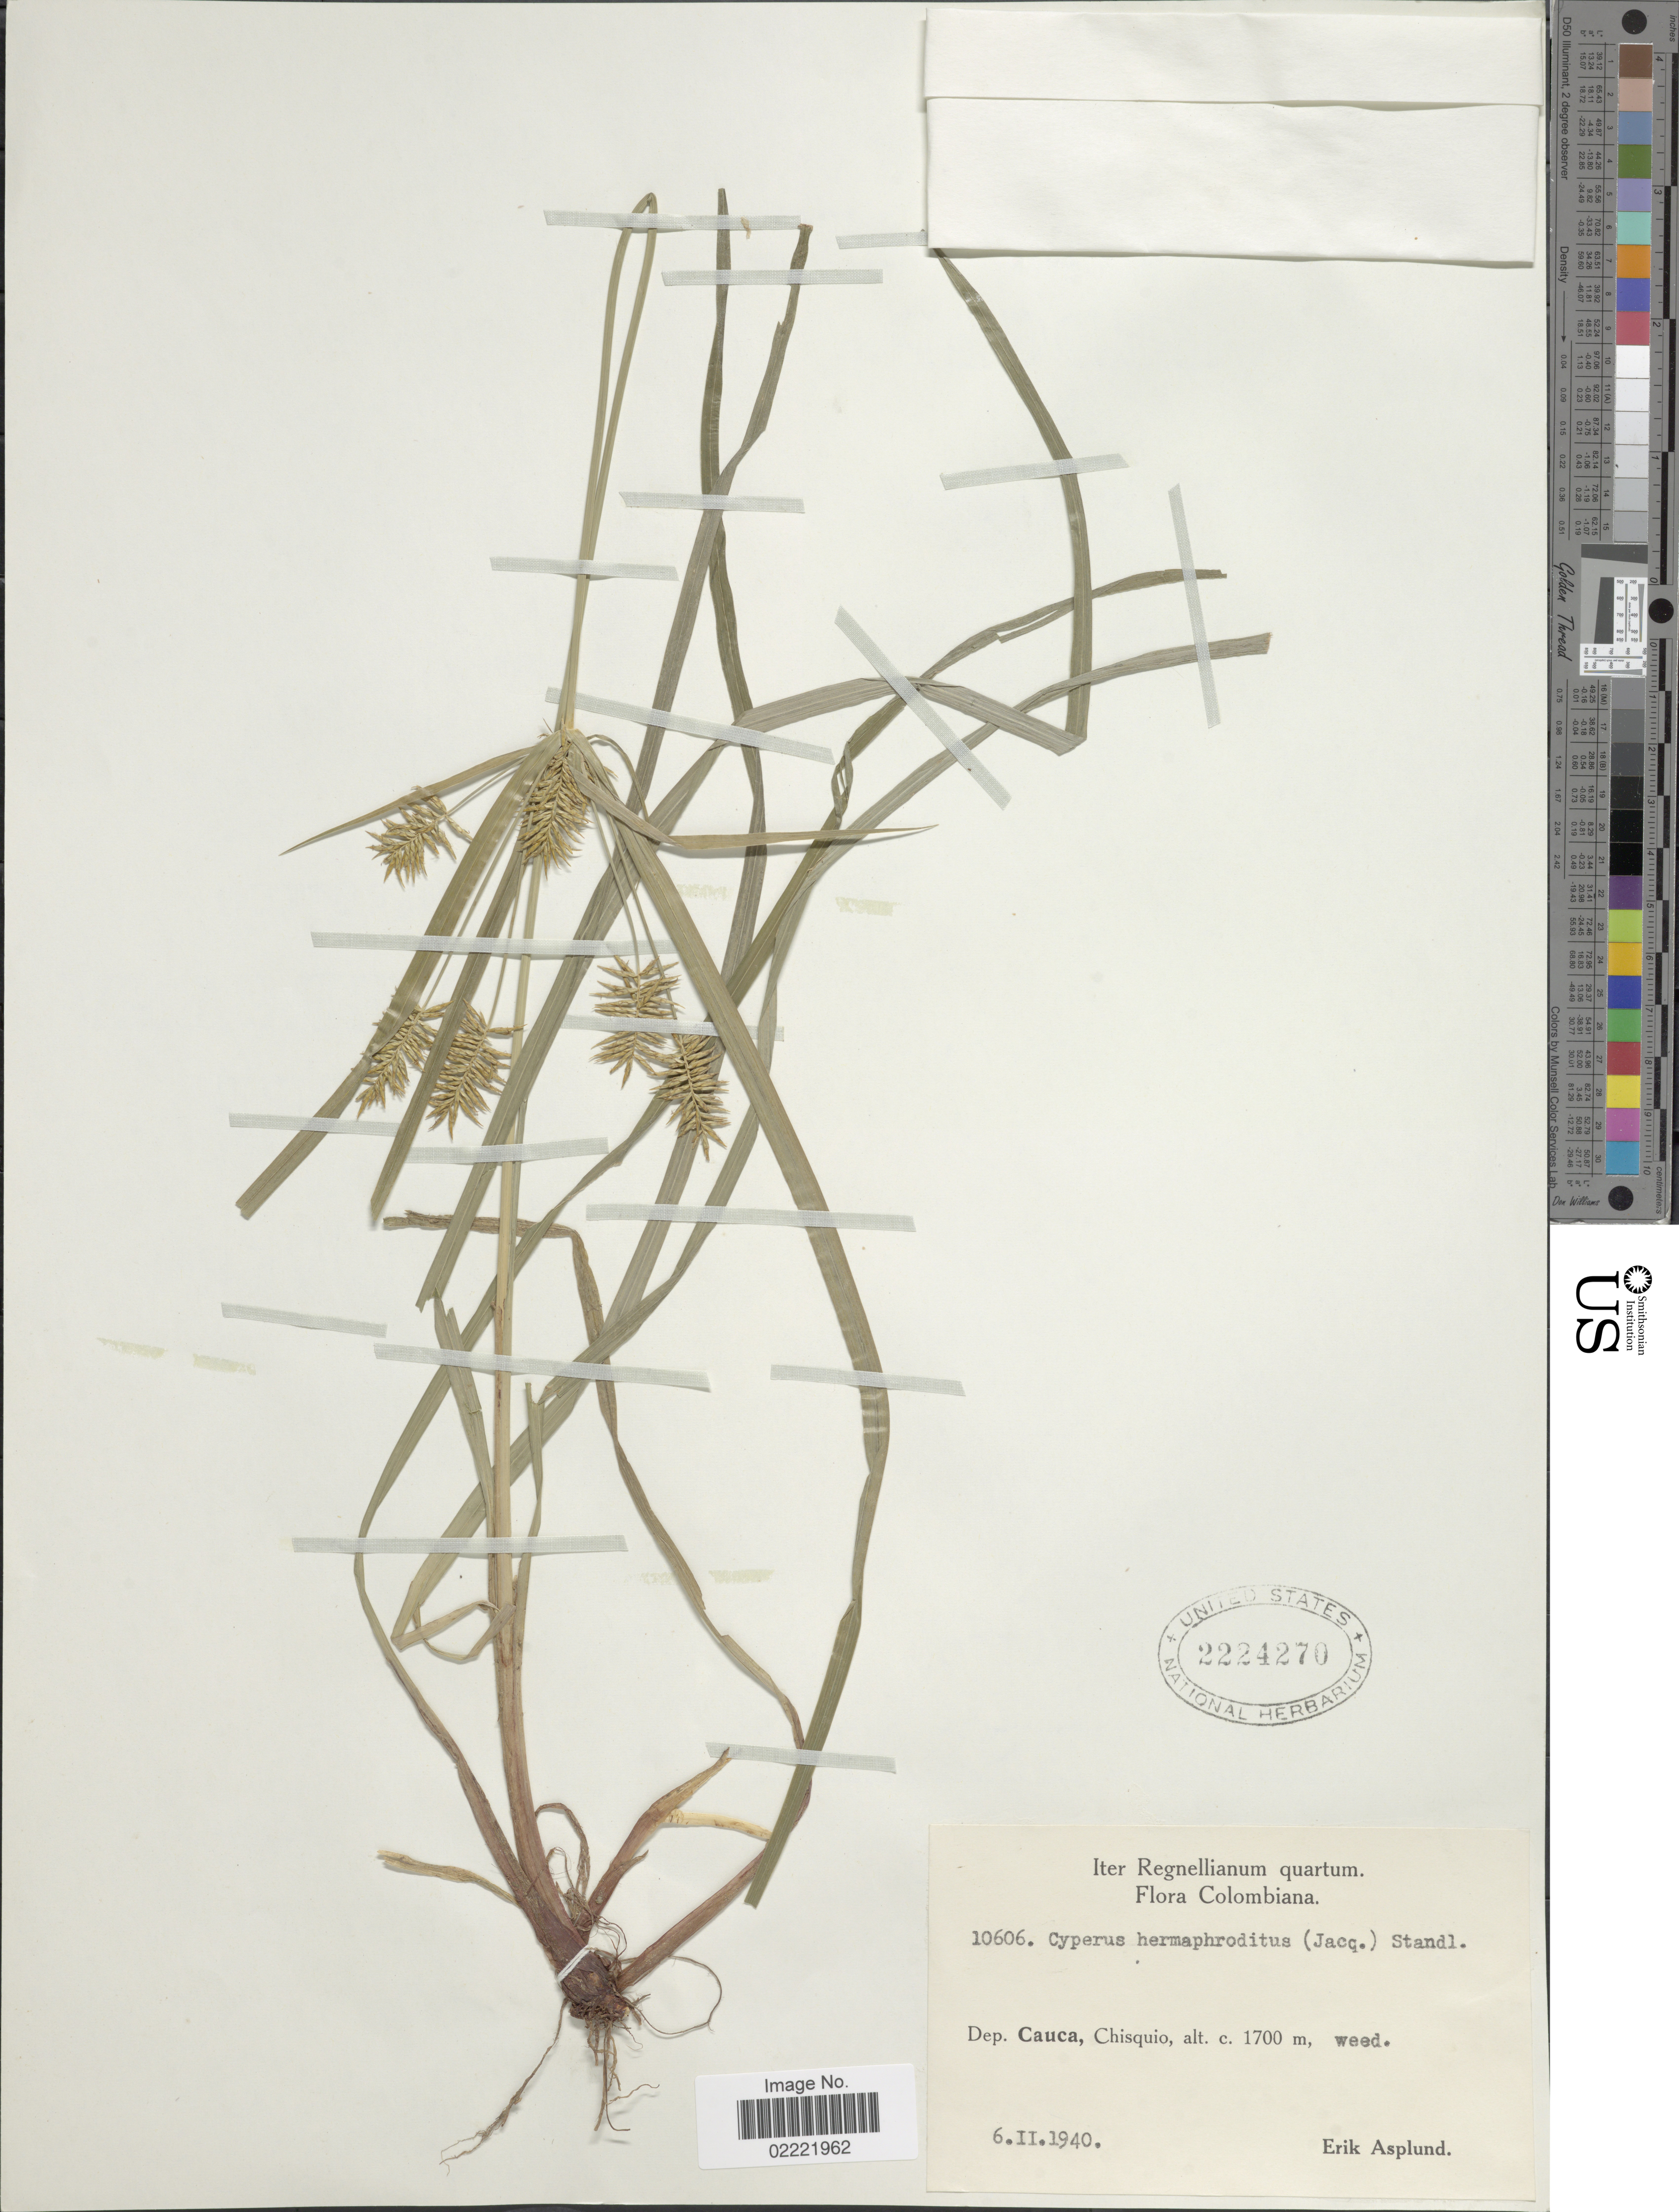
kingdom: Plantae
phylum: Tracheophyta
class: Liliopsida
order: Poales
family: Cyperaceae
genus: Cyperus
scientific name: Cyperus hermaphroditus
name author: (Jacq.) Standl.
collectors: E. Asplund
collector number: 10606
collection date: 1940-02-06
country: Colombia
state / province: Cauca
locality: Chisquio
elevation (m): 1700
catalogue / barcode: US 2224270